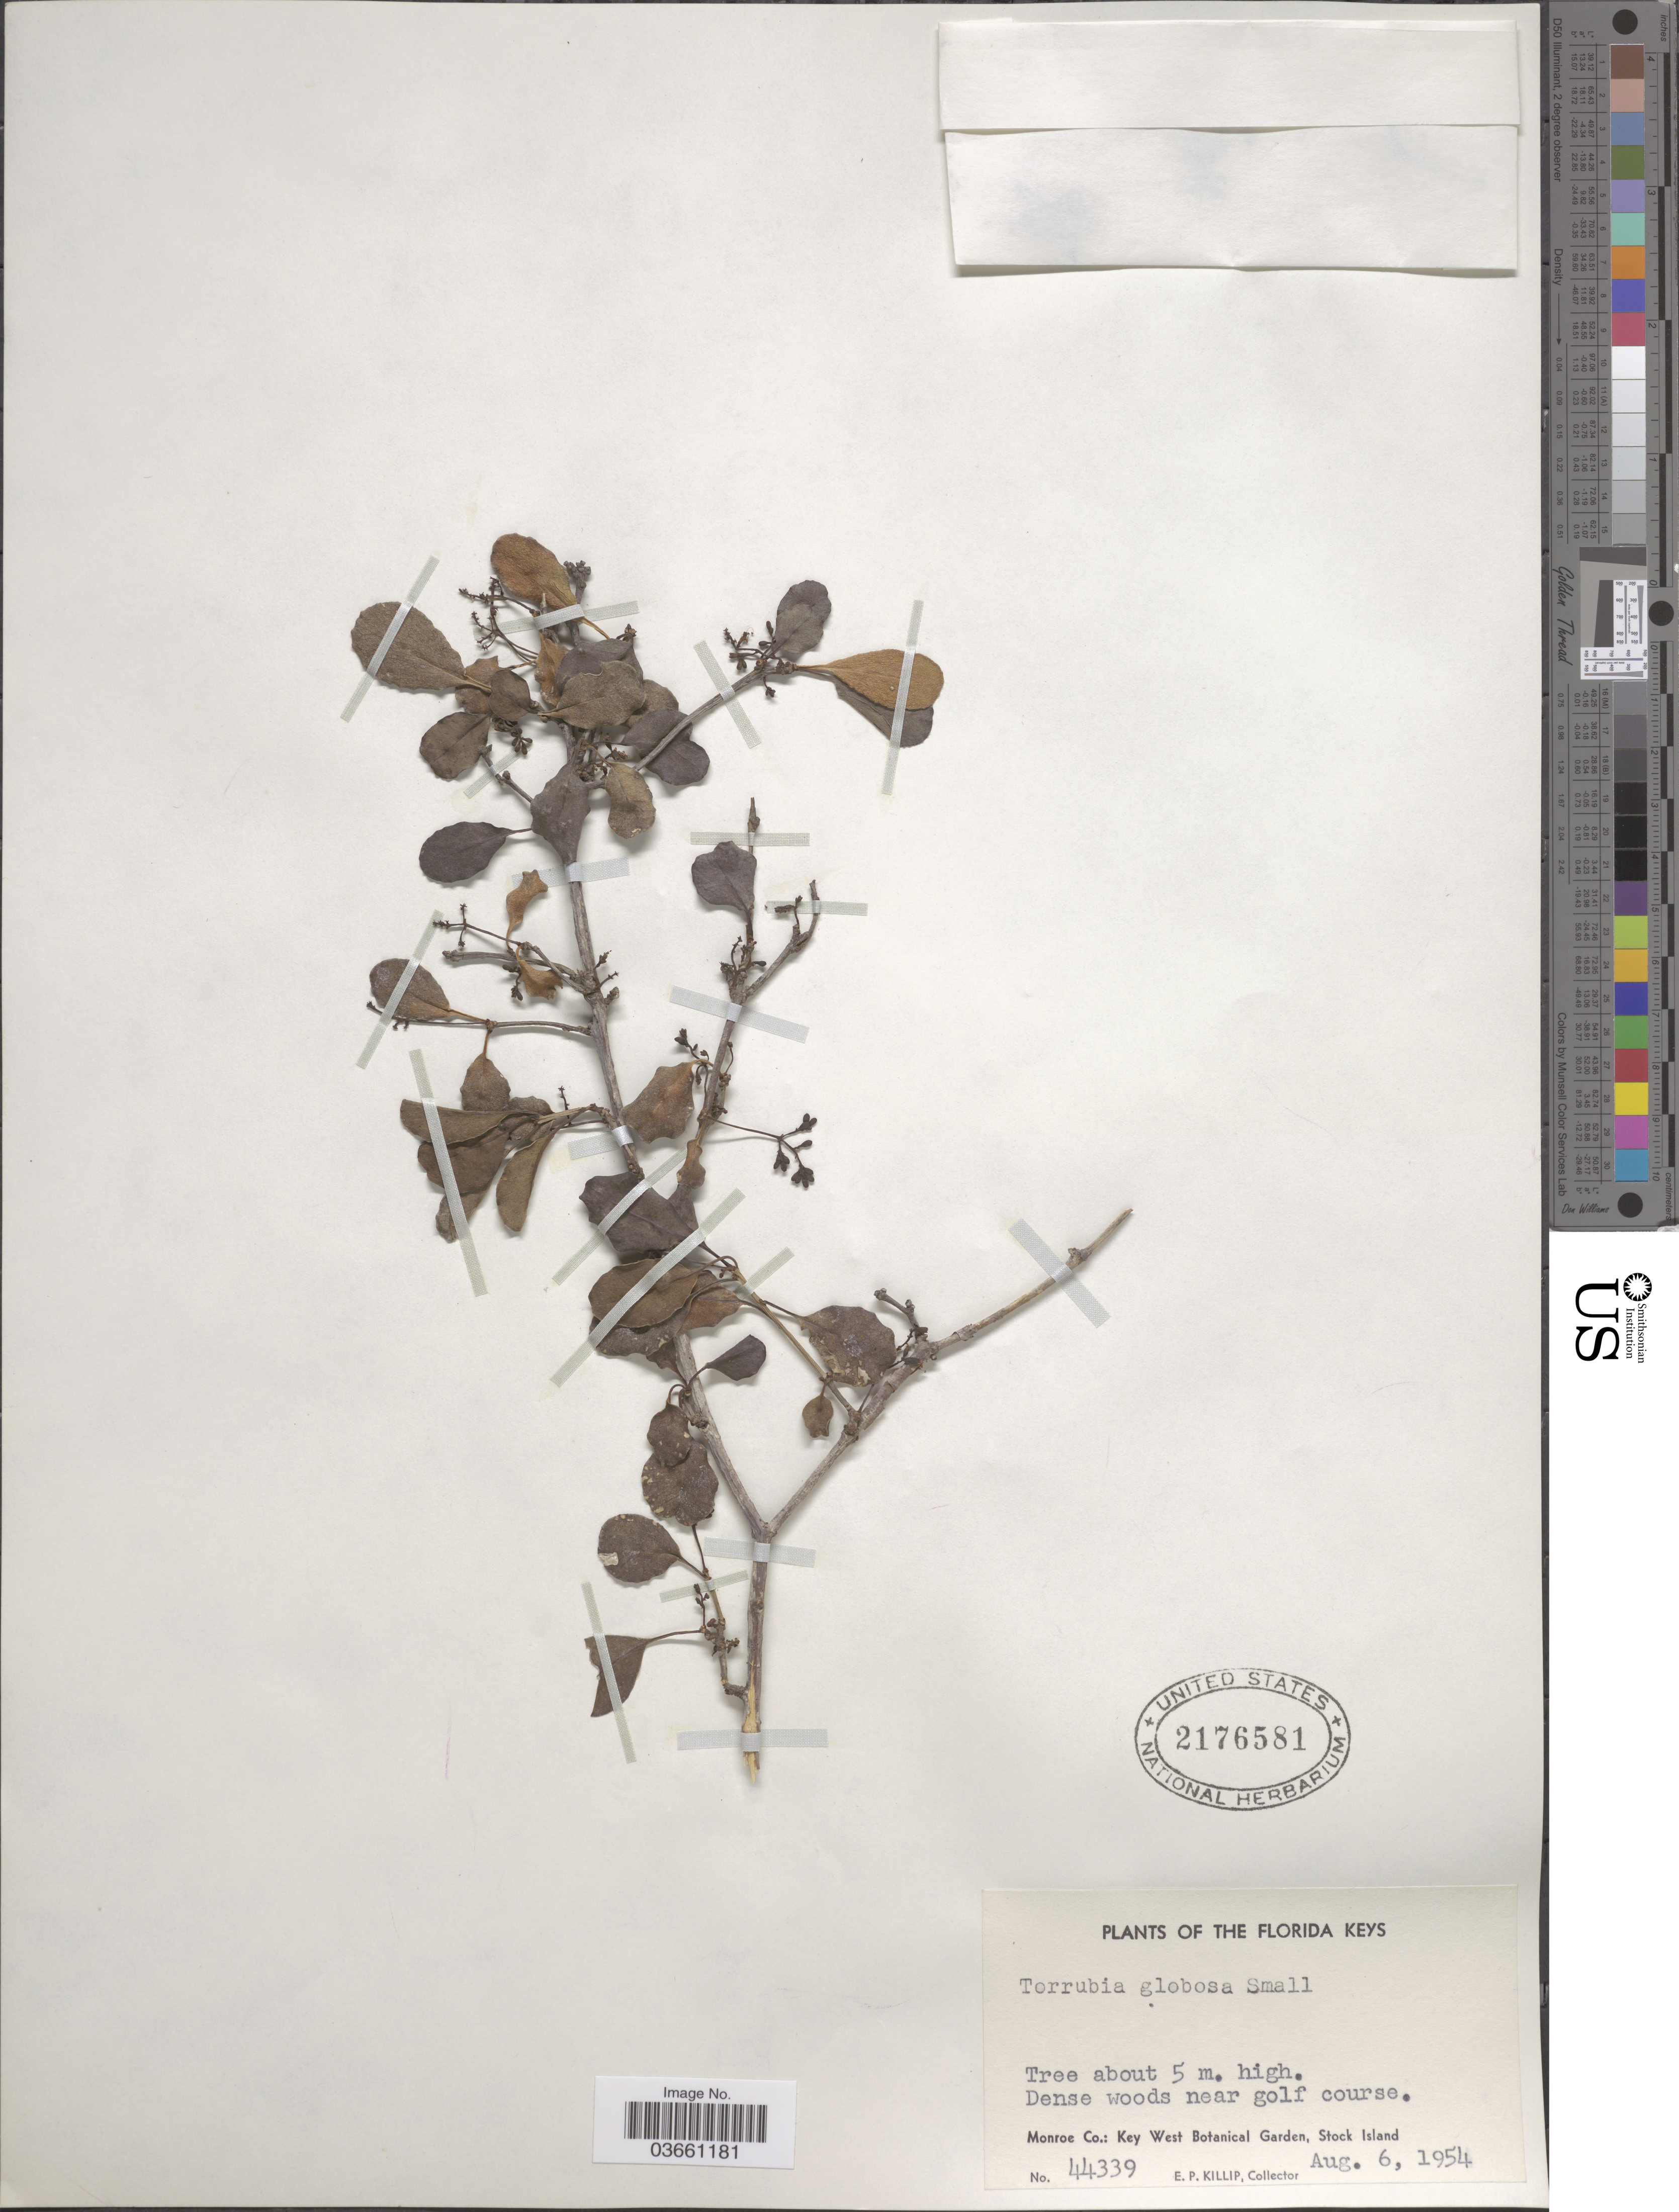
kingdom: Plantae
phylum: Tracheophyta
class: Magnoliopsida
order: Caryophyllales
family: Nyctaginaceae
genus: Guapira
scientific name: Guapira discolor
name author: (Spreng.) Little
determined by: Strong, Mark T., (BOT), Smithsonian Institution - National Museum of Natural History (UNITED STATES)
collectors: E. P. Killip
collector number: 44339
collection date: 1954-08-06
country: United States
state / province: Florida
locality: Florida Keys. Dense woods near golf course. Monroe Co.: Key West Botanical Garden, Stock Island.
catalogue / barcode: US 2176581